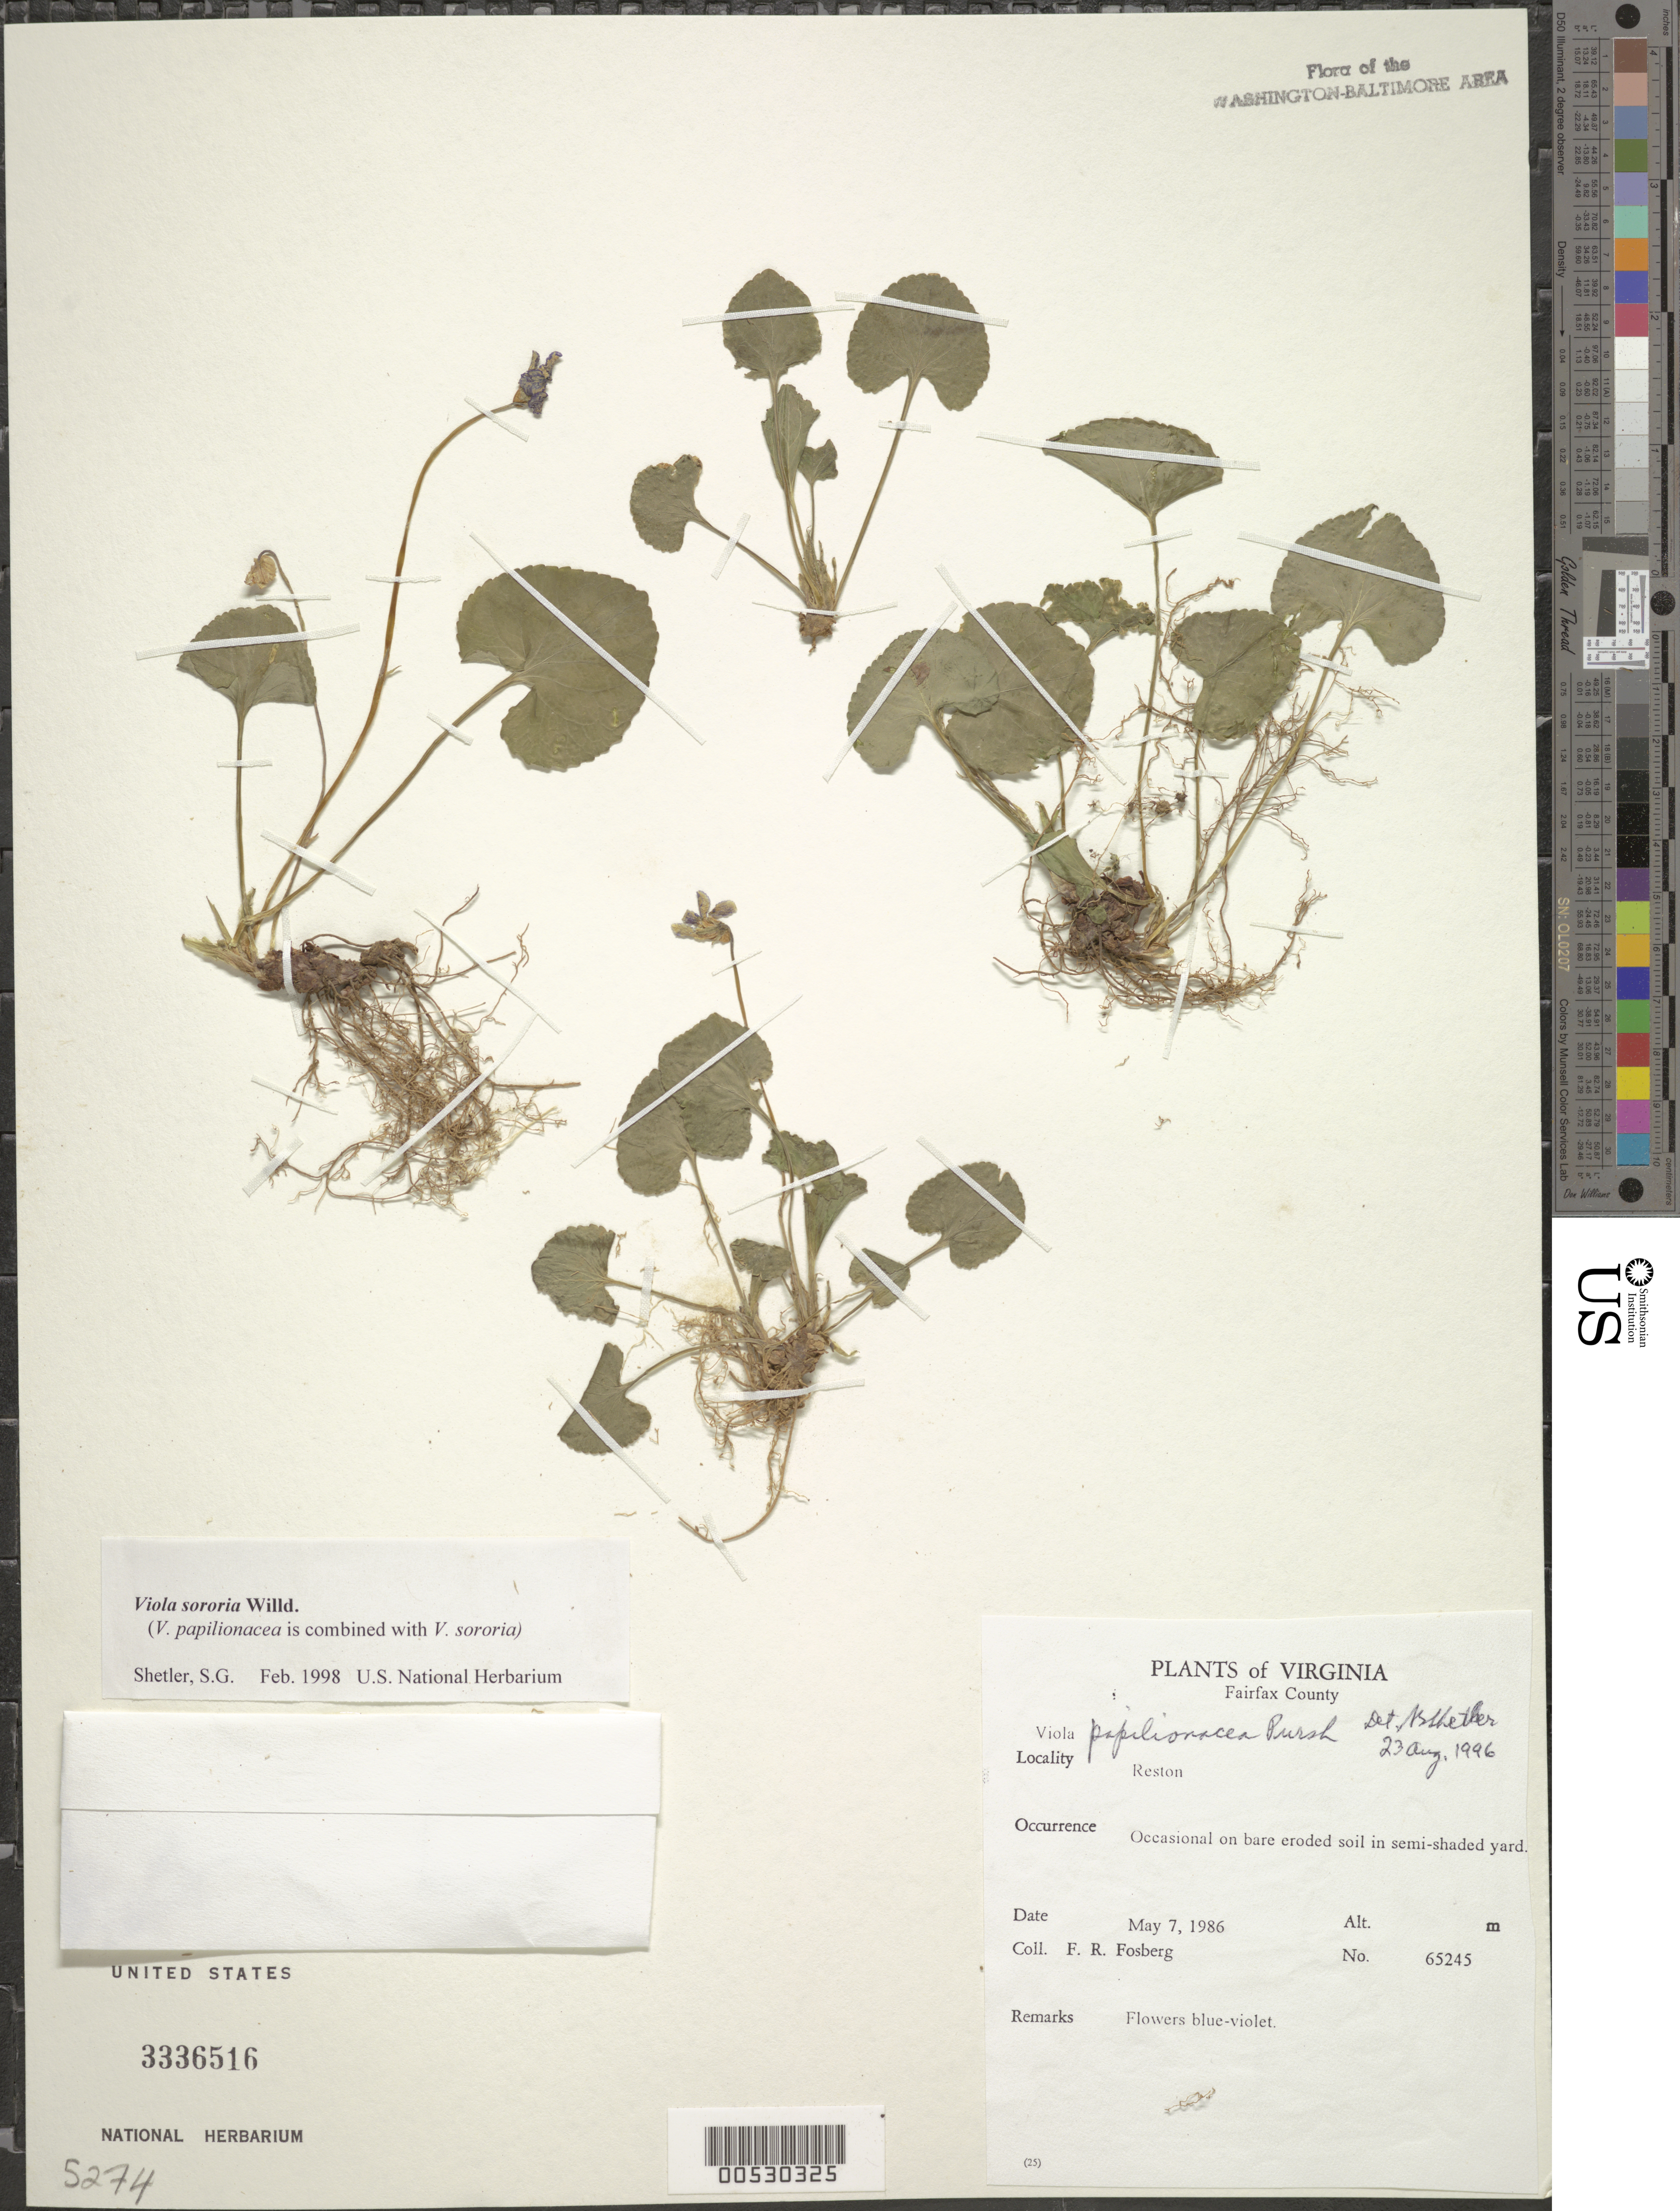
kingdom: Plantae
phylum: Tracheophyta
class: Magnoliopsida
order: Malpighiales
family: Violaceae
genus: Viola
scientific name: Viola sororia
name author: Willd.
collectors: F. R. Fosberg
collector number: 65245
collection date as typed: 07 May 1986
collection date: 1986-05-07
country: United States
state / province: Virginia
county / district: Fairfax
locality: Reston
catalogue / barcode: US 3336516